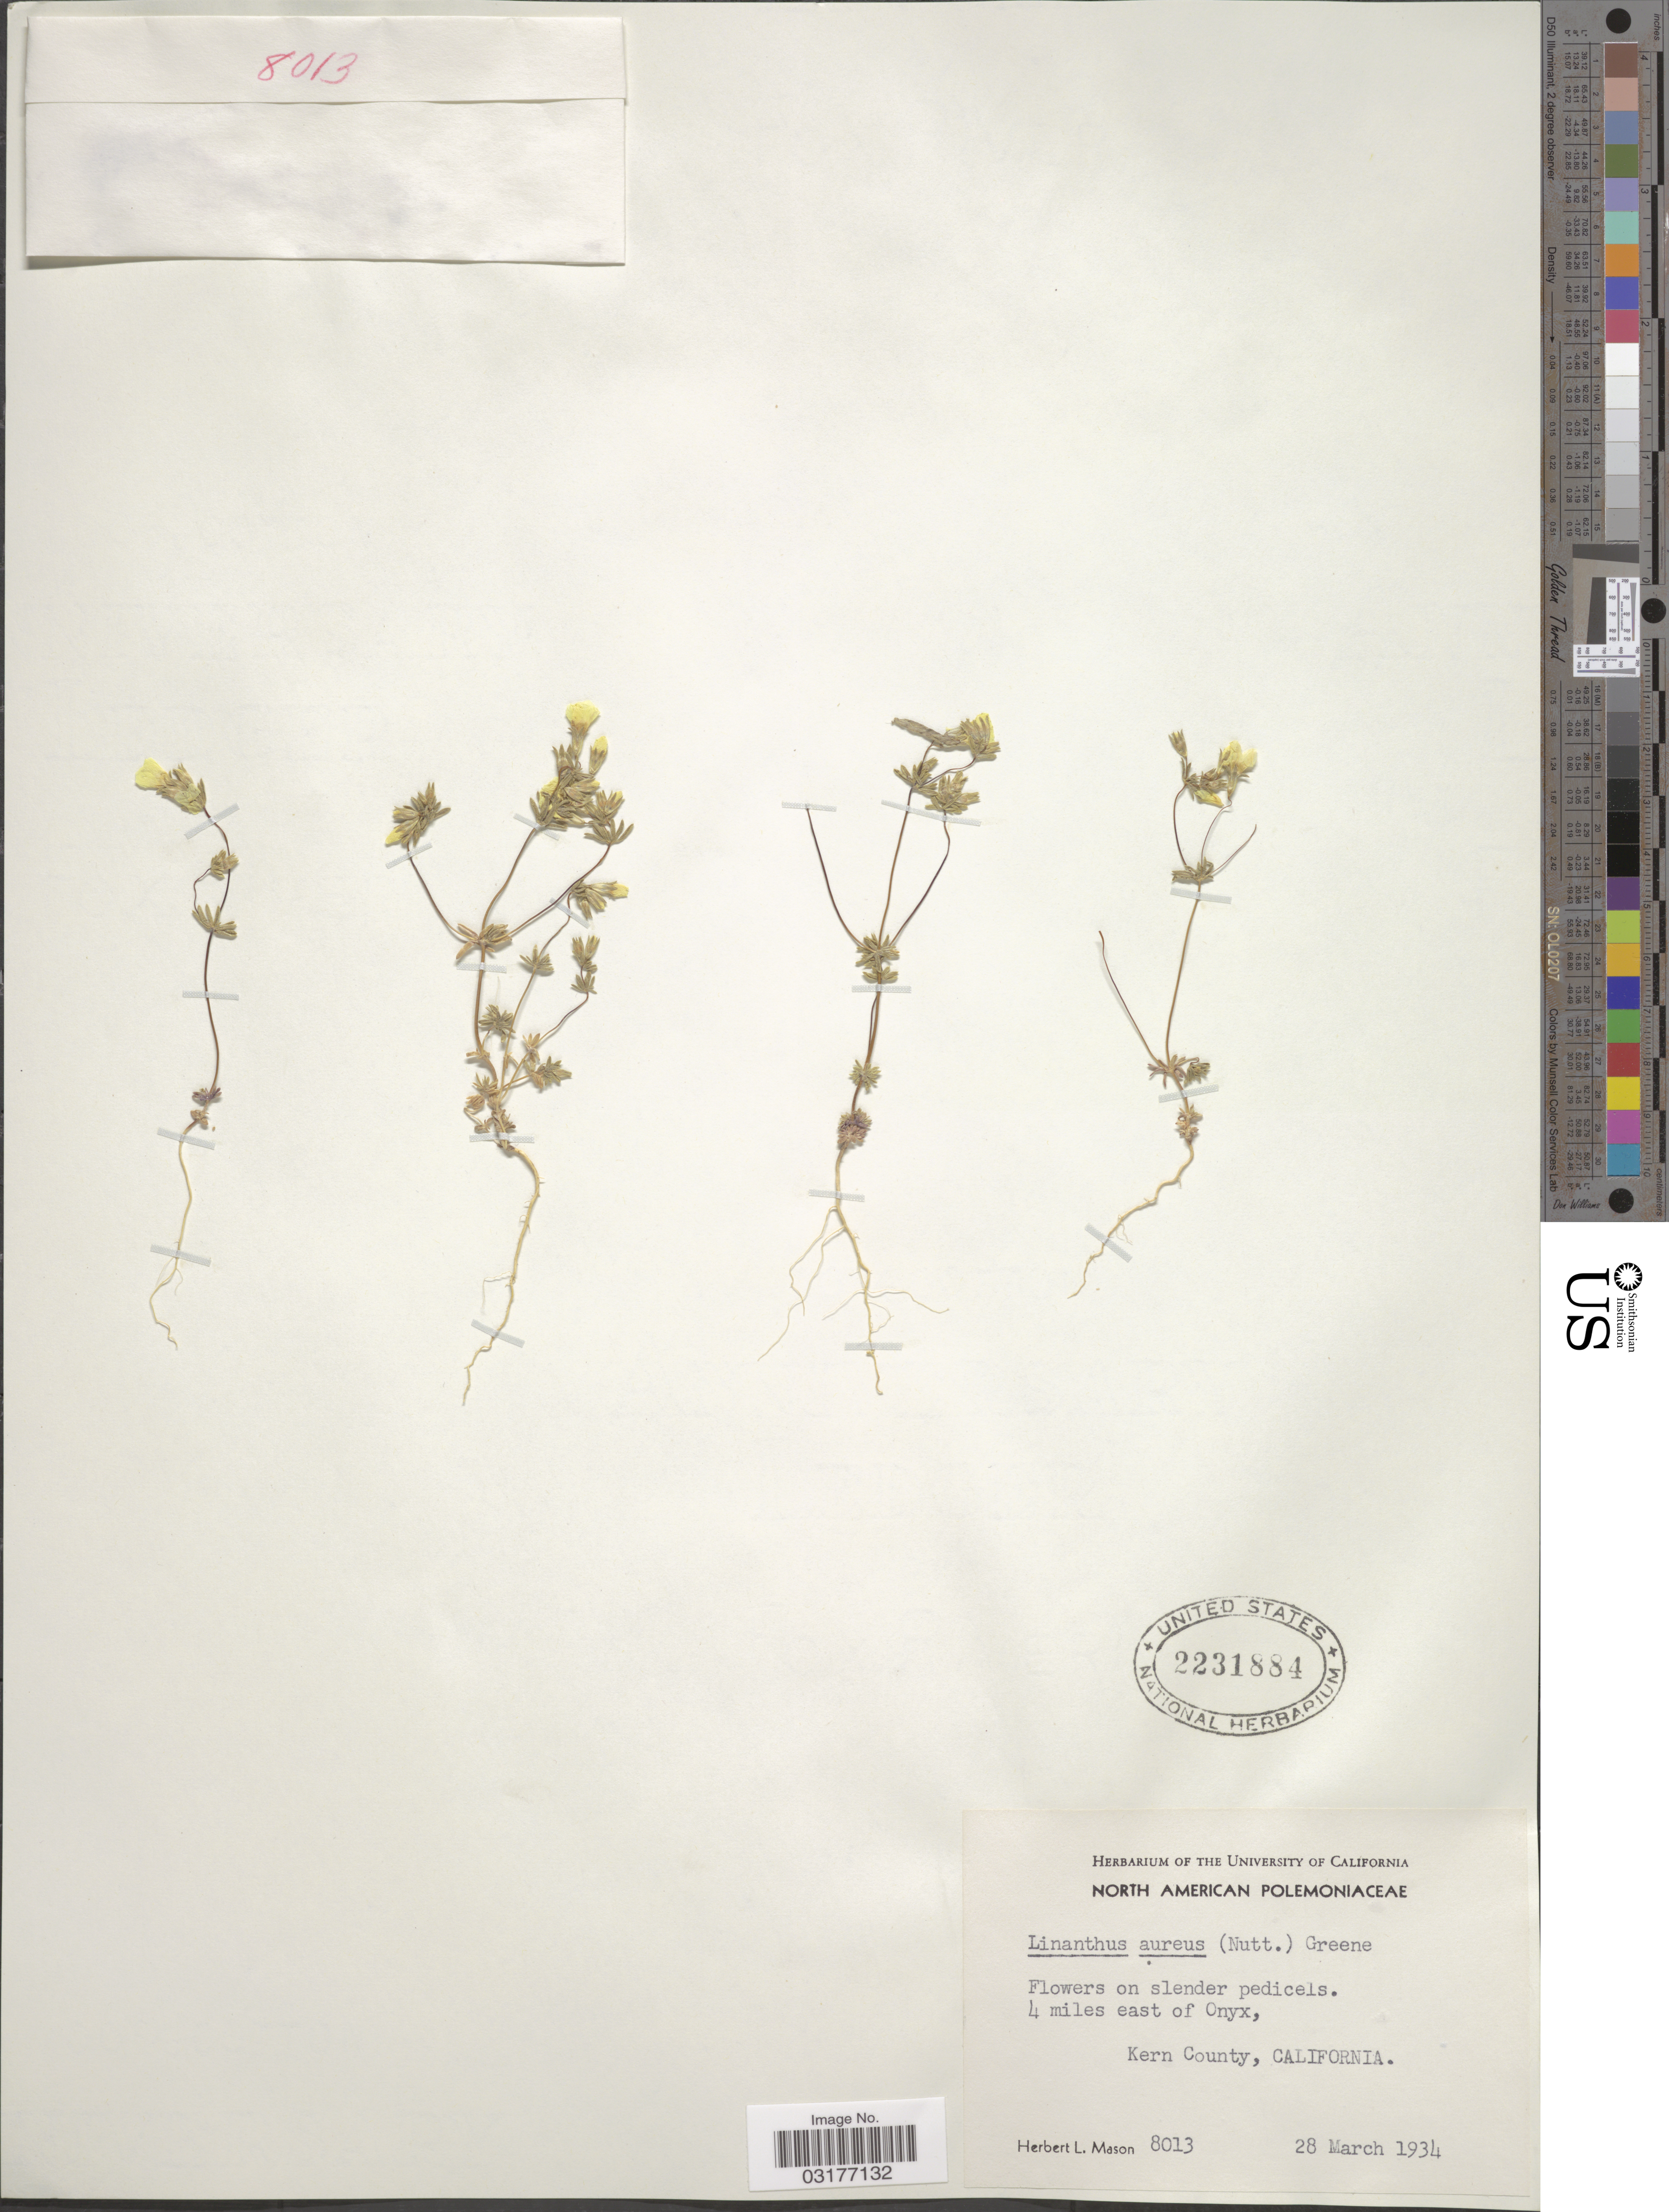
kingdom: Plantae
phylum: Tracheophyta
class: Magnoliopsida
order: Ericales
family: Polemoniaceae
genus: Leptosiphon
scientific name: Leptosiphon chrysanthus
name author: J.M. Porter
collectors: H. L. Mason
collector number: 8013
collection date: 1934-03-28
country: United States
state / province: California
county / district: Kern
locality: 4 miles east of Onyx, Kern County.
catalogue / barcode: US 2231884